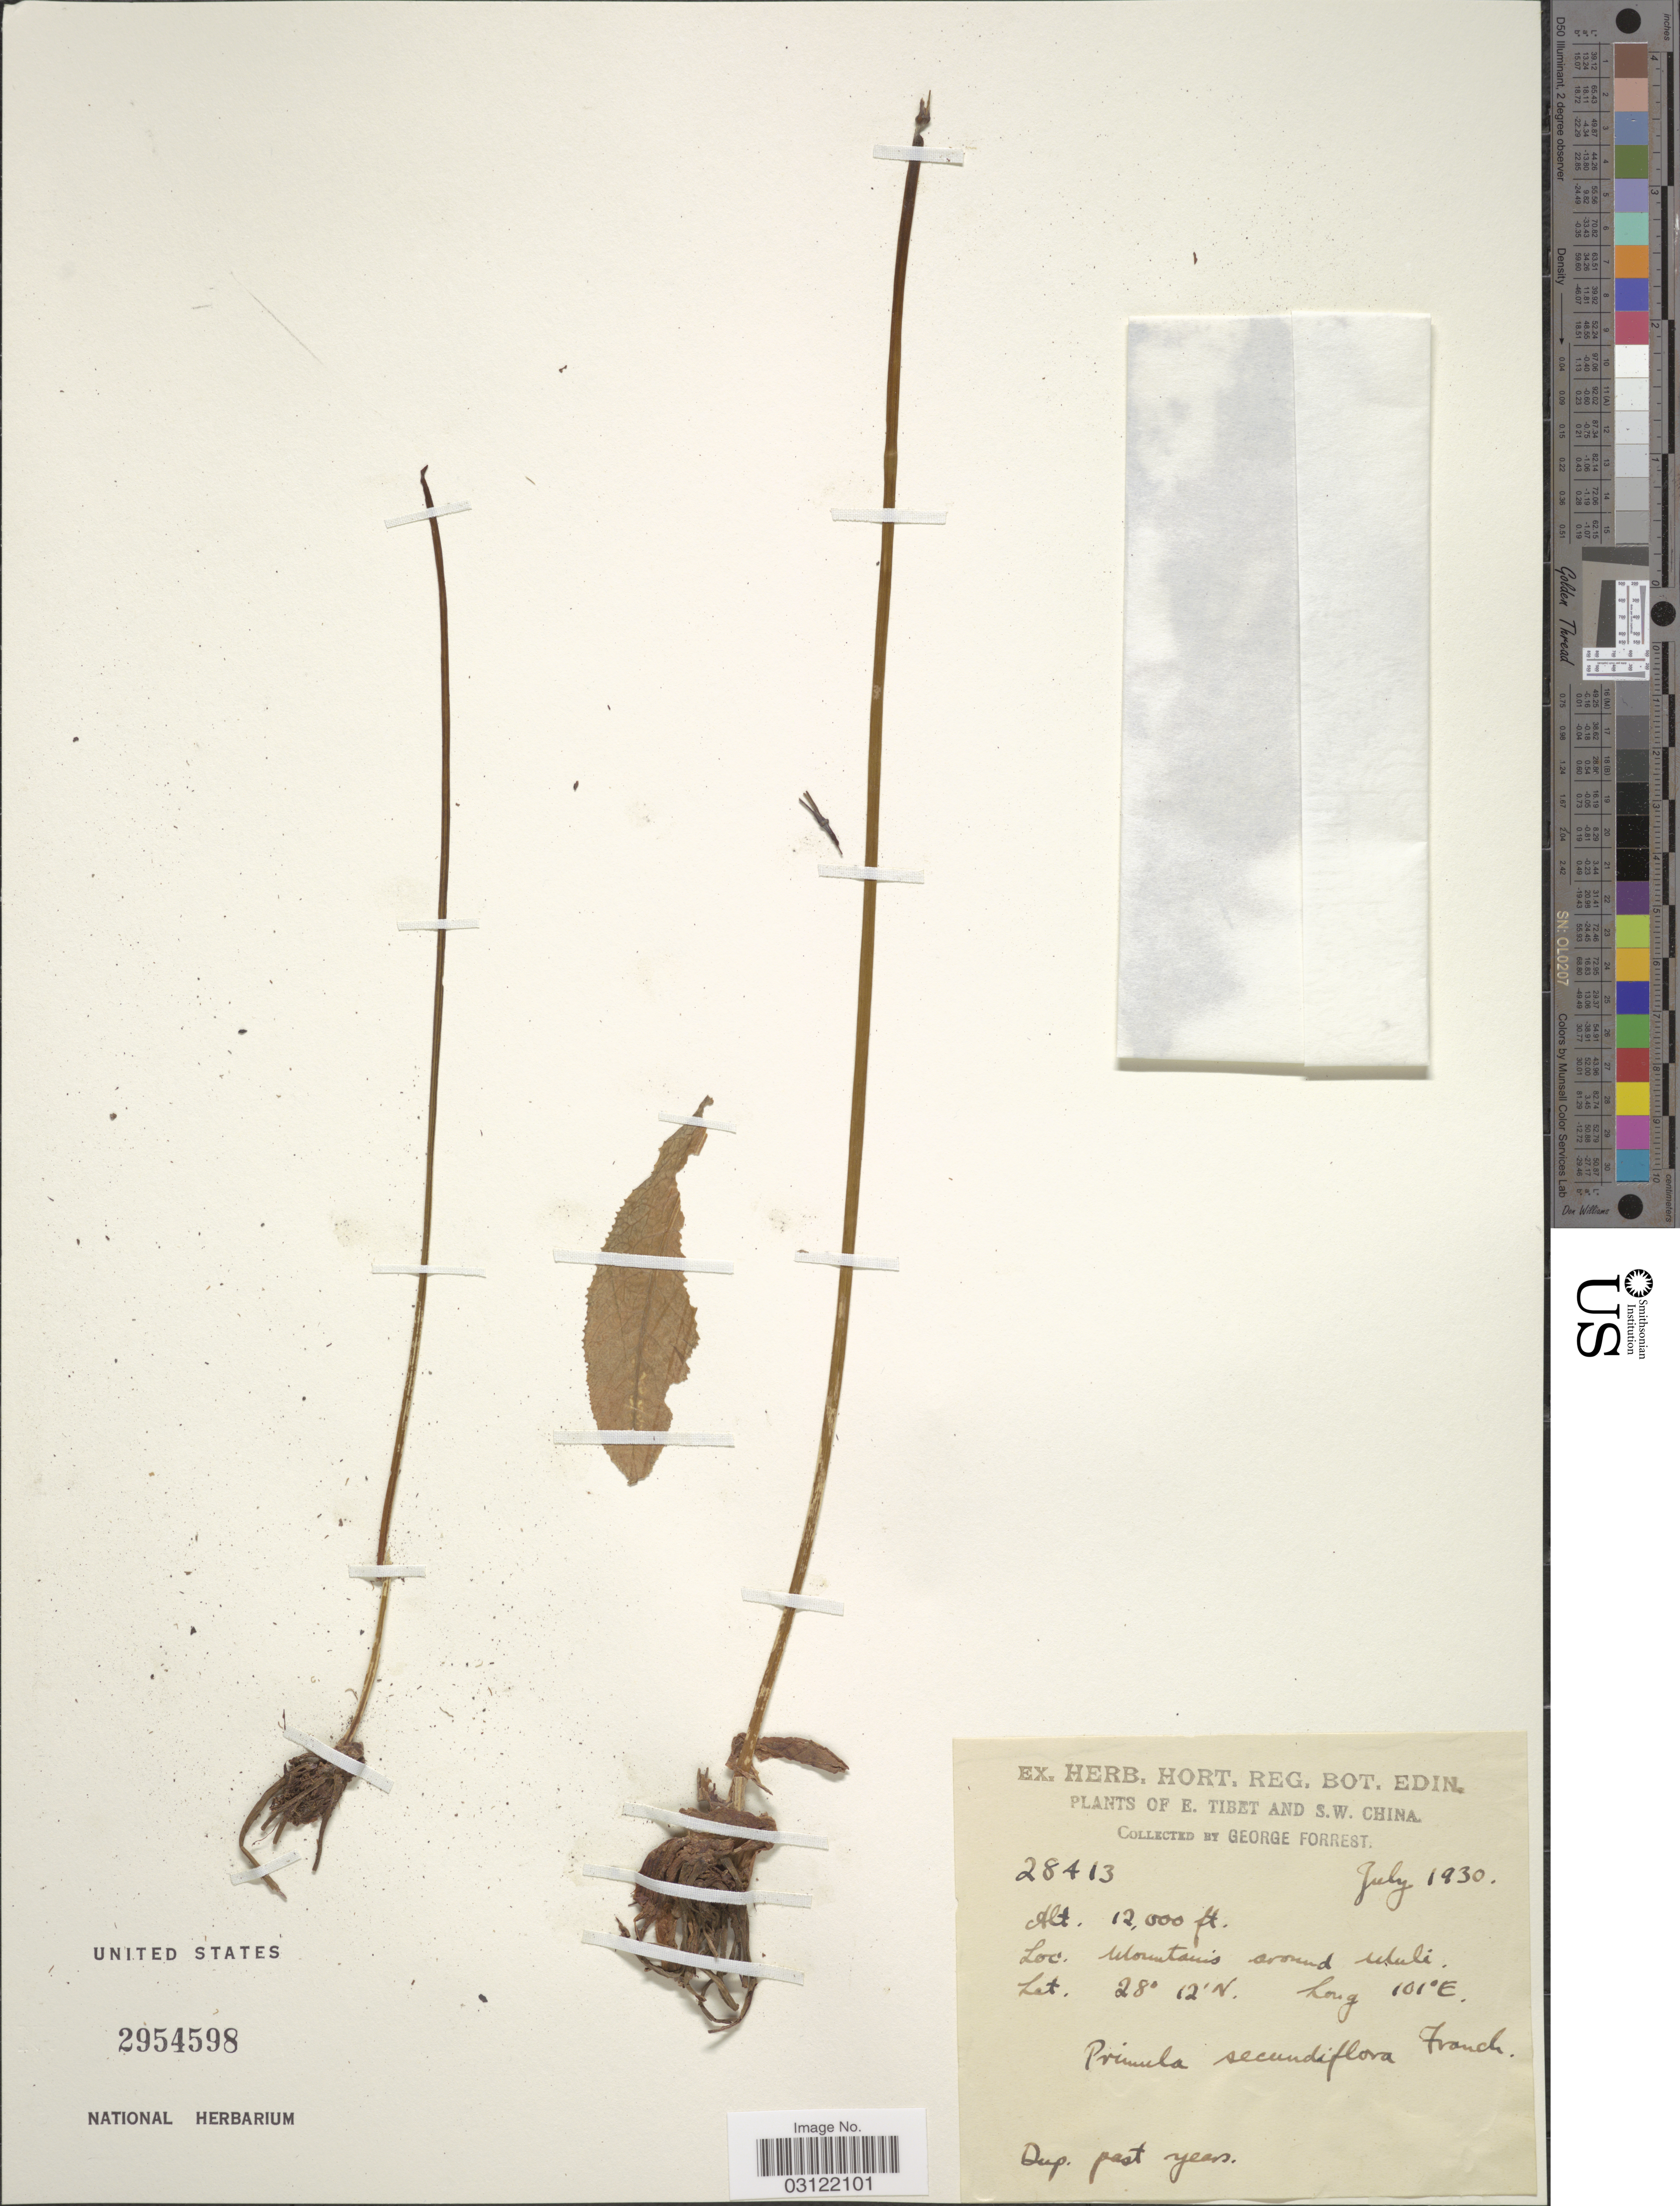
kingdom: Plantae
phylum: Tracheophyta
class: Magnoliopsida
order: Ericales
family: Primulaceae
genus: Primula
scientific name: Primula secundiflora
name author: Franch.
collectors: G. Forrest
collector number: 28413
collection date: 1930-07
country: China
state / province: Xizang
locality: E. Tibet and S.W. China. Mountains around Muli.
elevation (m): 3658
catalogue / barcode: US 2954598